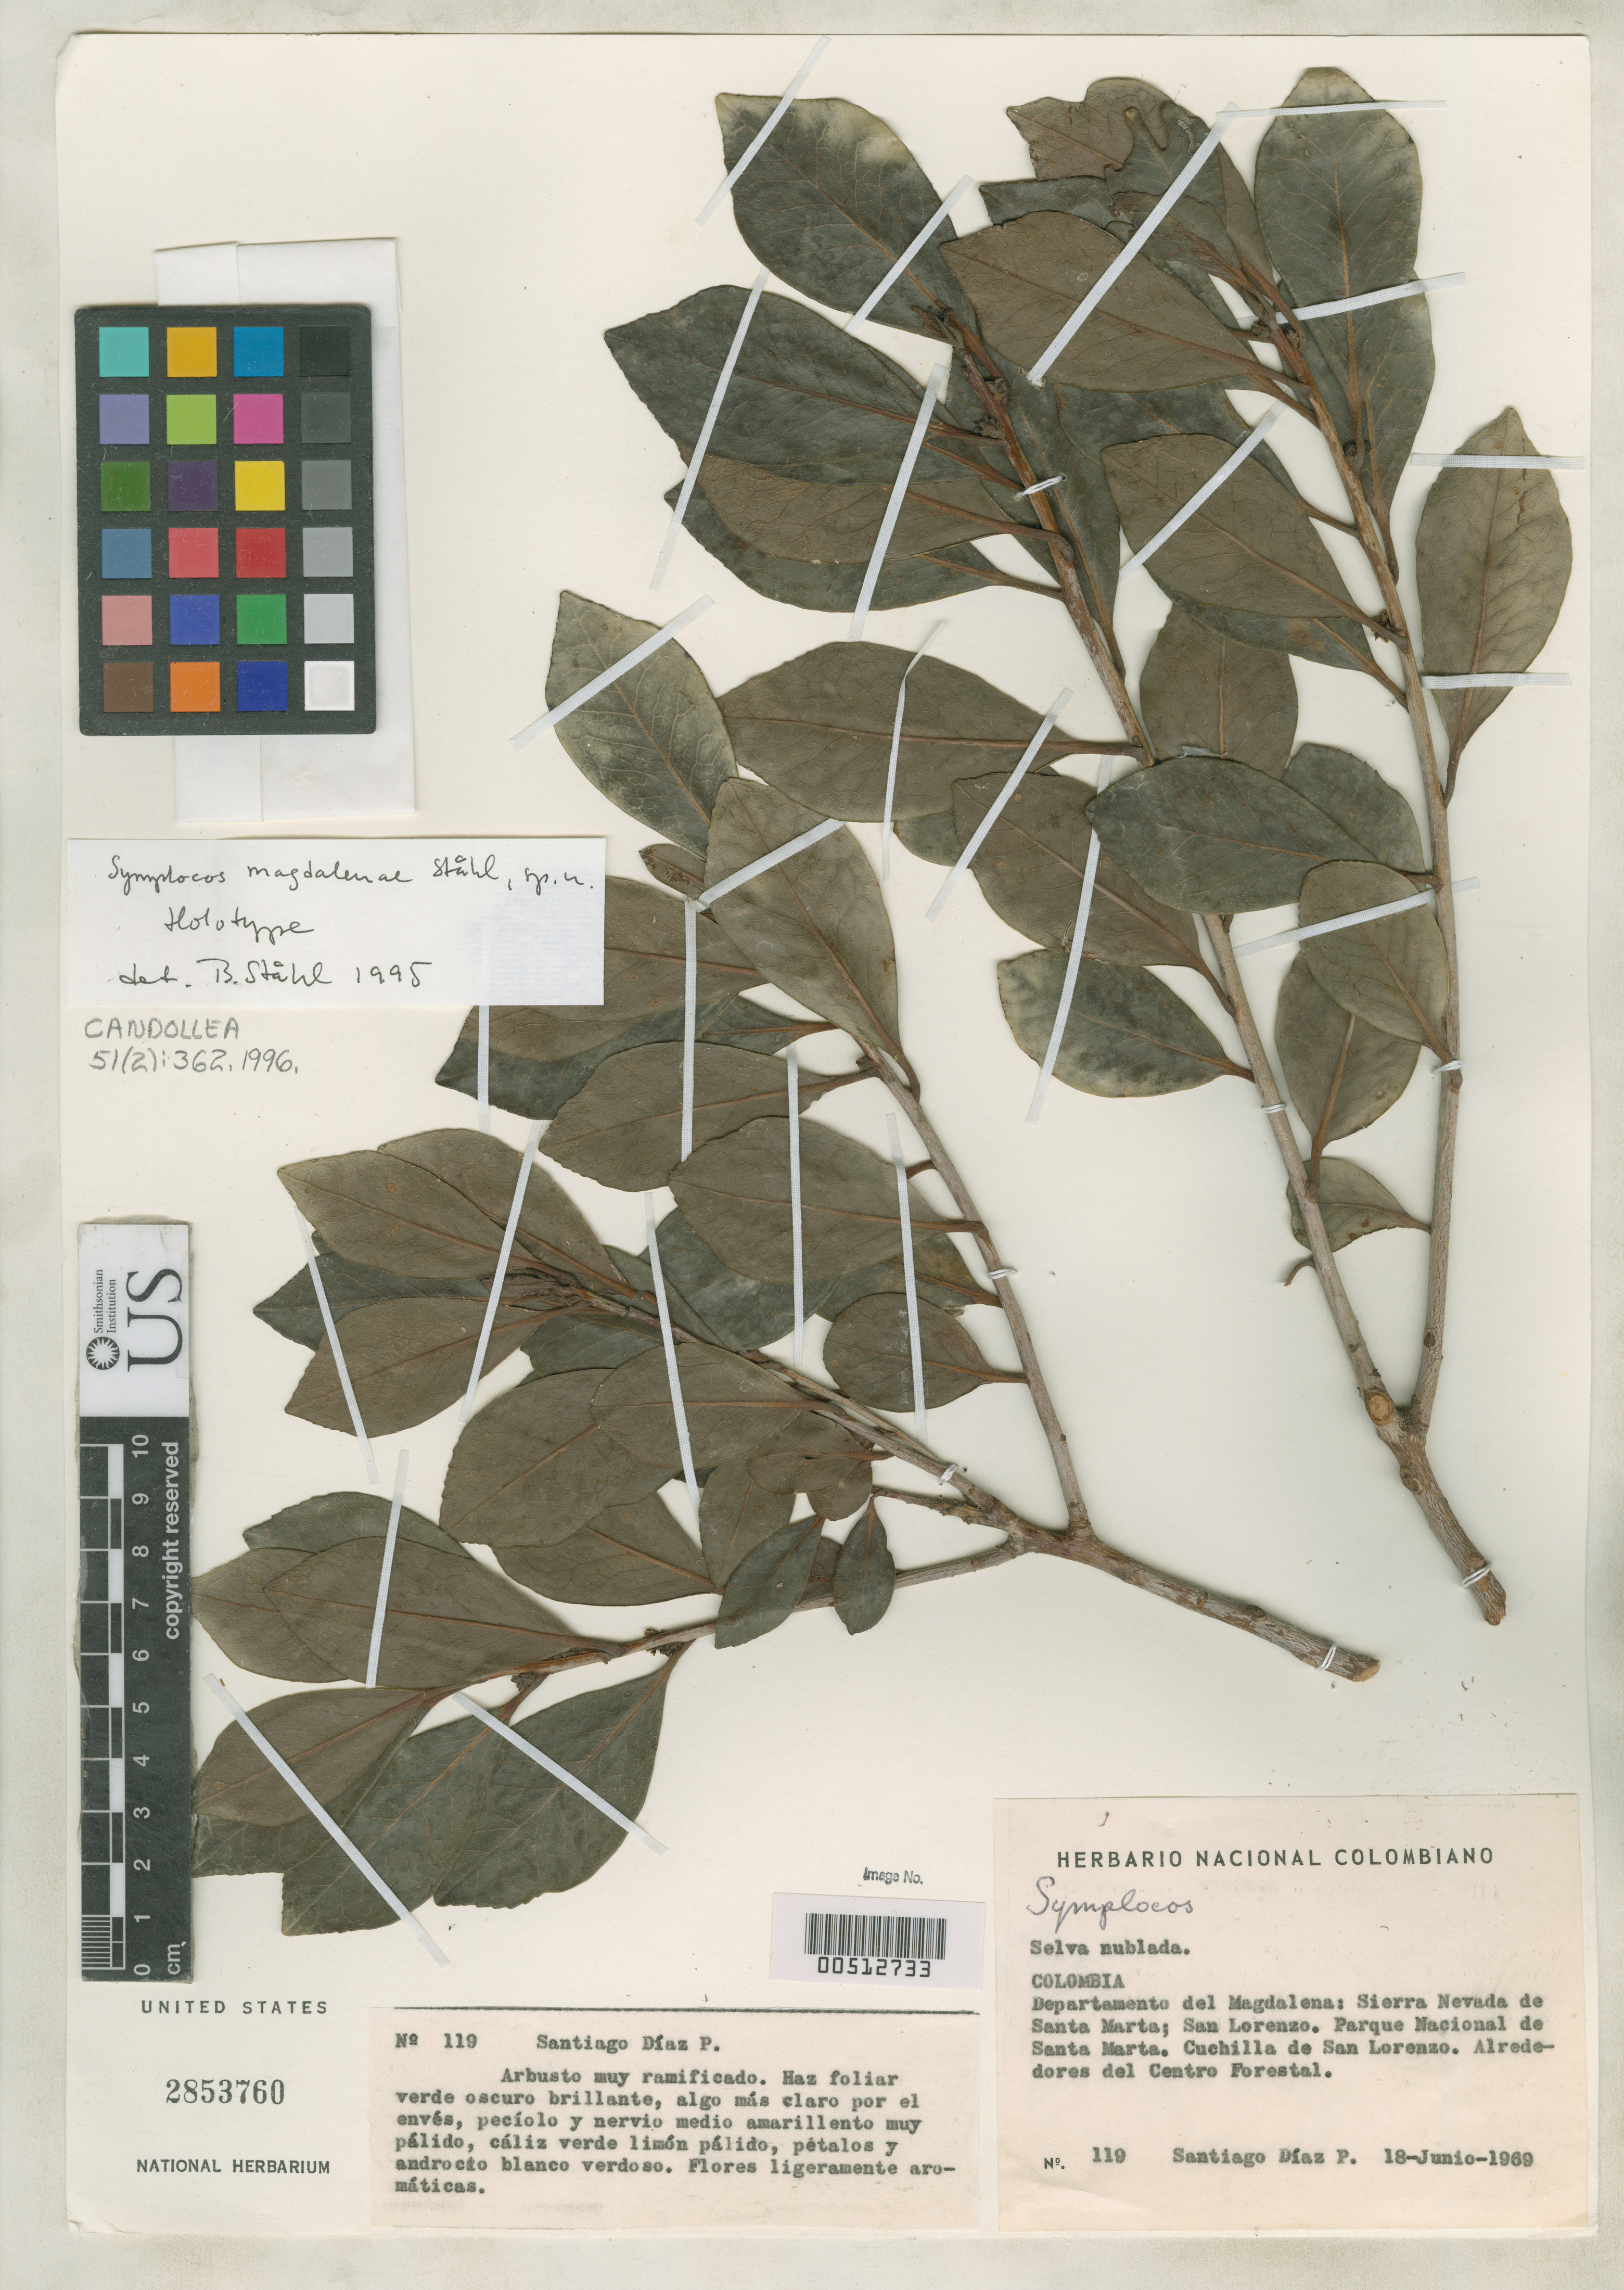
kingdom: Plantae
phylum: Tracheophyta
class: Magnoliopsida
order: Ericales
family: Symplocaceae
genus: Symplocos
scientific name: Symplocos magdalenae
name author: B. Ståhl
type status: Holotype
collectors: S. Díaz Píedrahíta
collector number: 119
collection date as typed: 18 Jun 1969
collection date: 1969-06-18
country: Colombia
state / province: Magdalena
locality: Sierra Nevada de Santa Marta, San Lorenzo, Parque Nacional de Santa Marta, Cuchillo de San Lorenzo.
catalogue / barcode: US 2853760